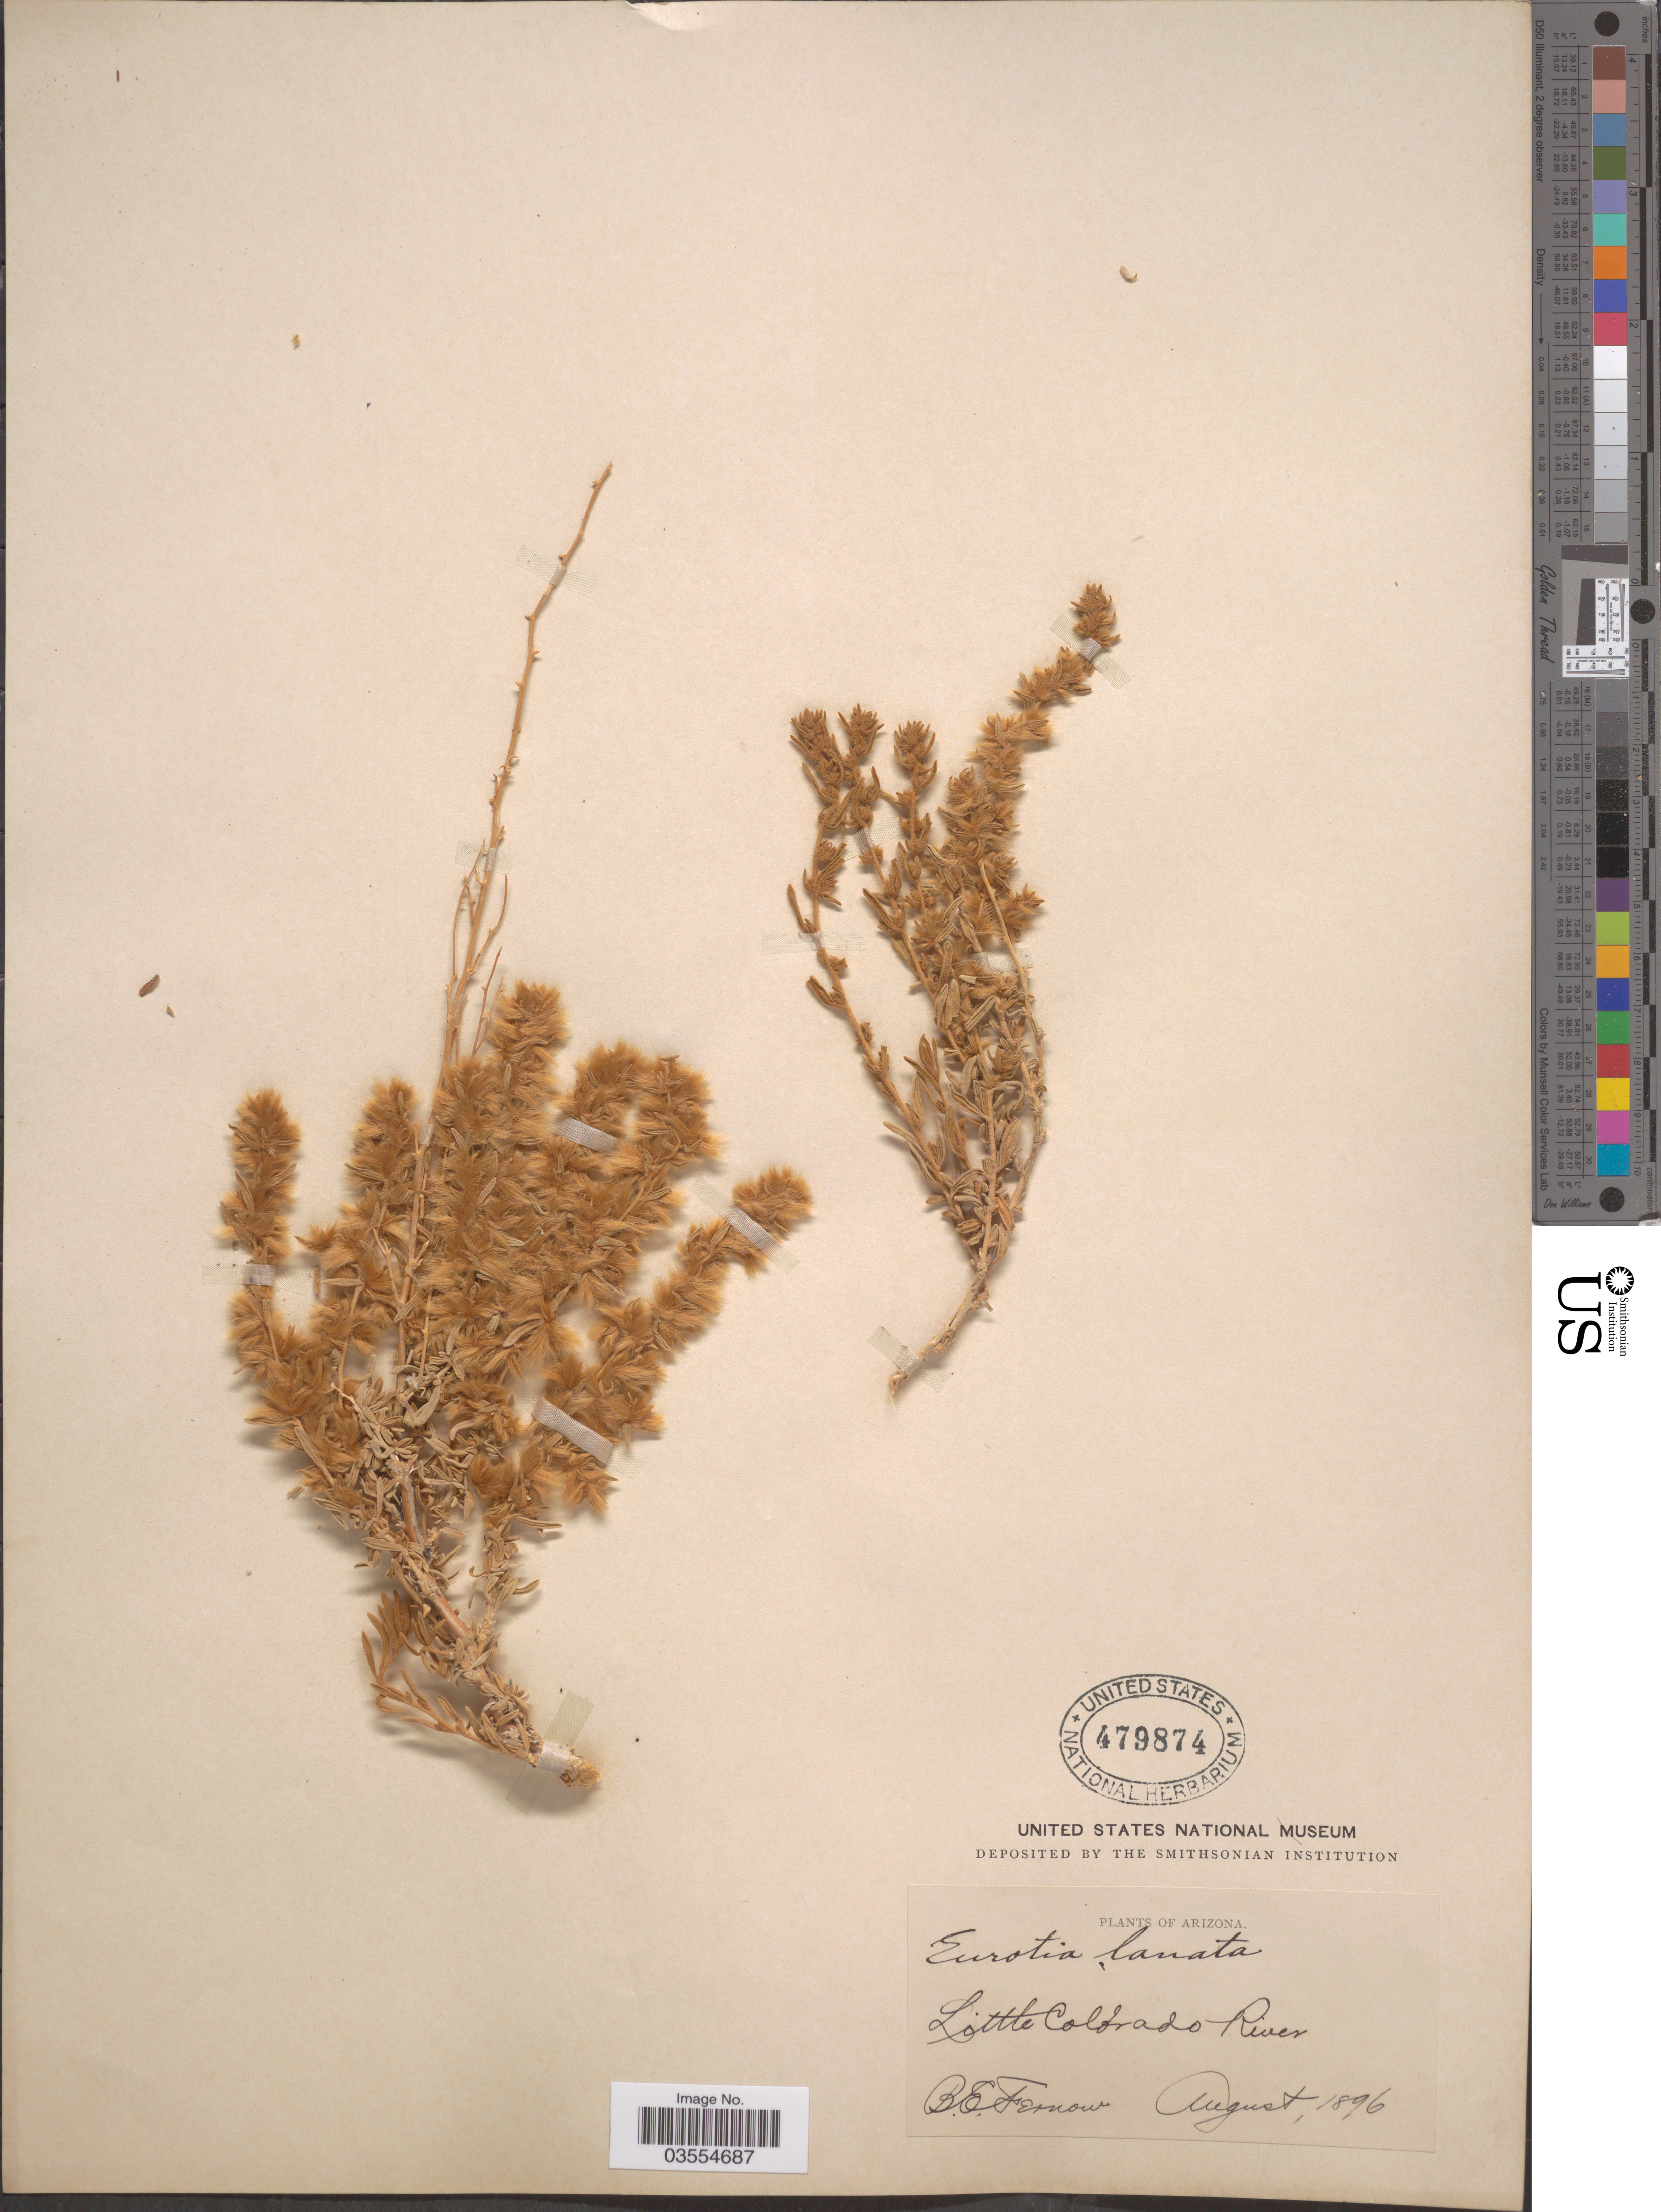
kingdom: Plantae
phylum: Tracheophyta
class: Magnoliopsida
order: Caryophyllales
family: Amaranthaceae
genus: Krascheninnikovia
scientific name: Krascheninnikovia lanata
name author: (Pursh) A. Meeuse & A.Smit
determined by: U.S. National Herbarium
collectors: B. Fernow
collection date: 1896-08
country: United States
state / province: Arizona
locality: Little Colorado River.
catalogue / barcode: US 479874